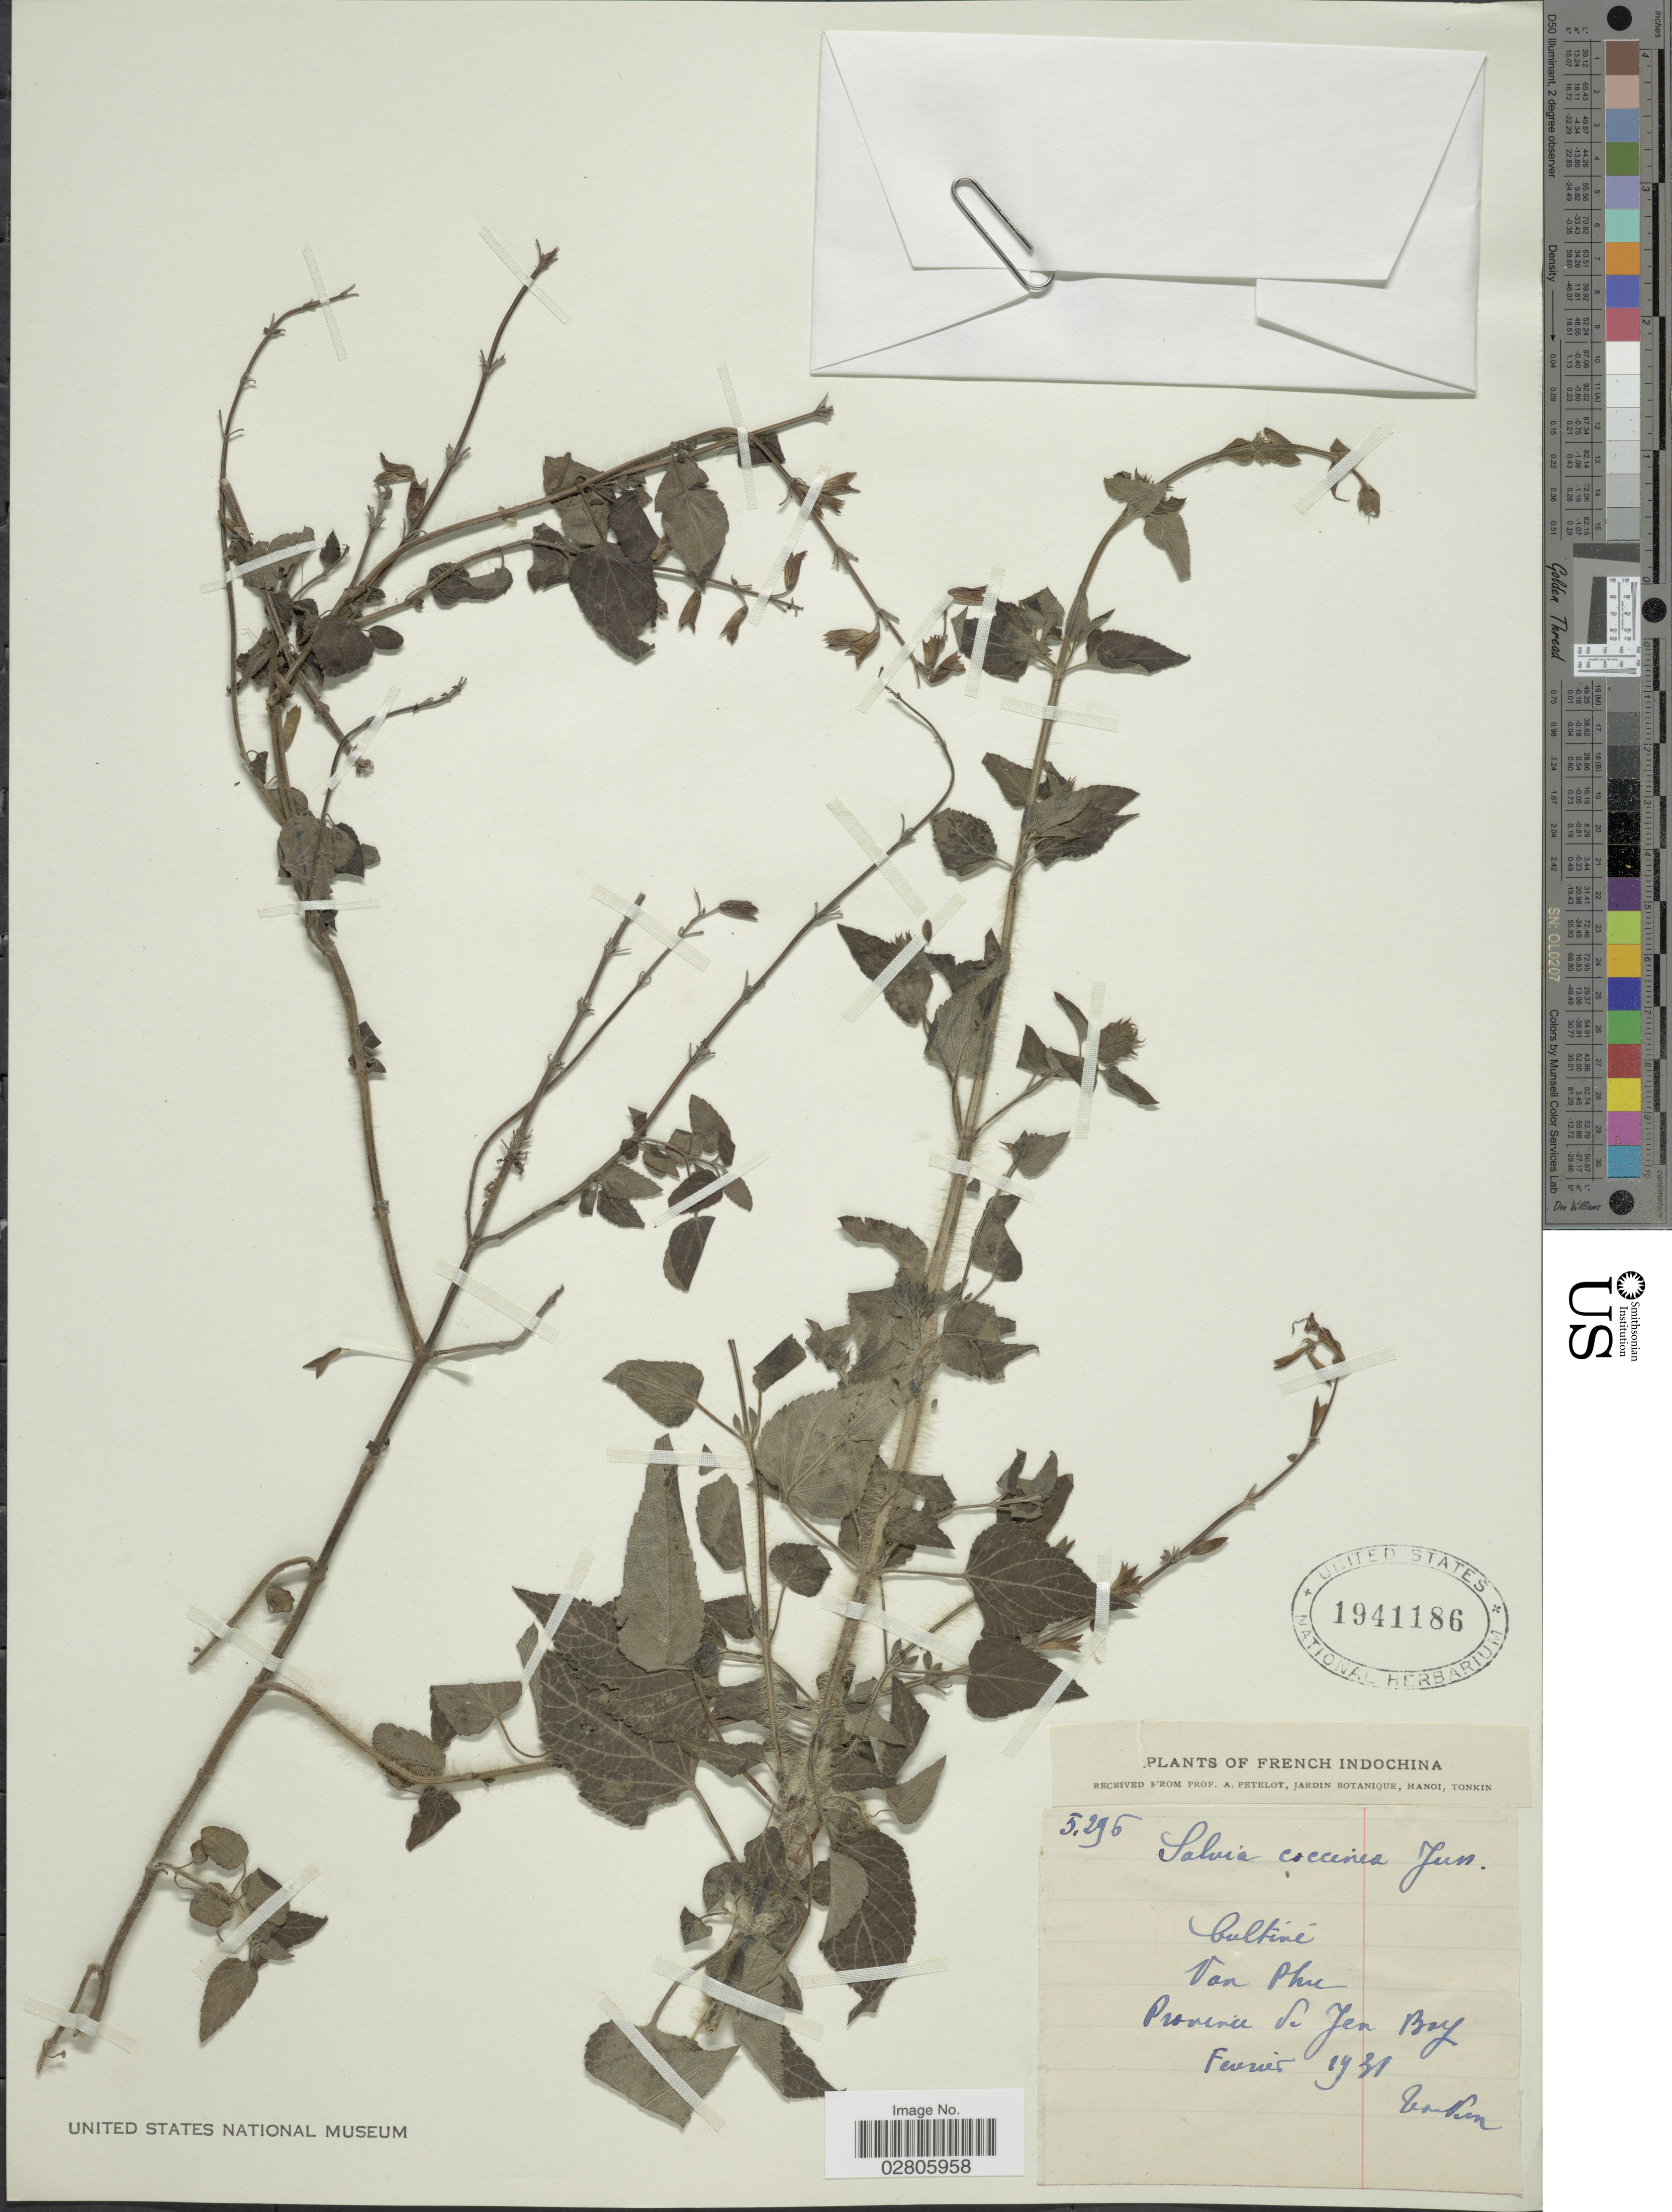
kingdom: Plantae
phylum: Tracheophyta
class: Magnoliopsida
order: Lamiales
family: Lamiaceae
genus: Salvia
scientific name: Salvia coccinea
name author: Etlinger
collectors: A. Petelot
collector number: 5296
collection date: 1931-02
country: Vietnam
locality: French Indochina. Tonkin. Von Phu. Province de Jen Bay.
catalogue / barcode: US 1941186